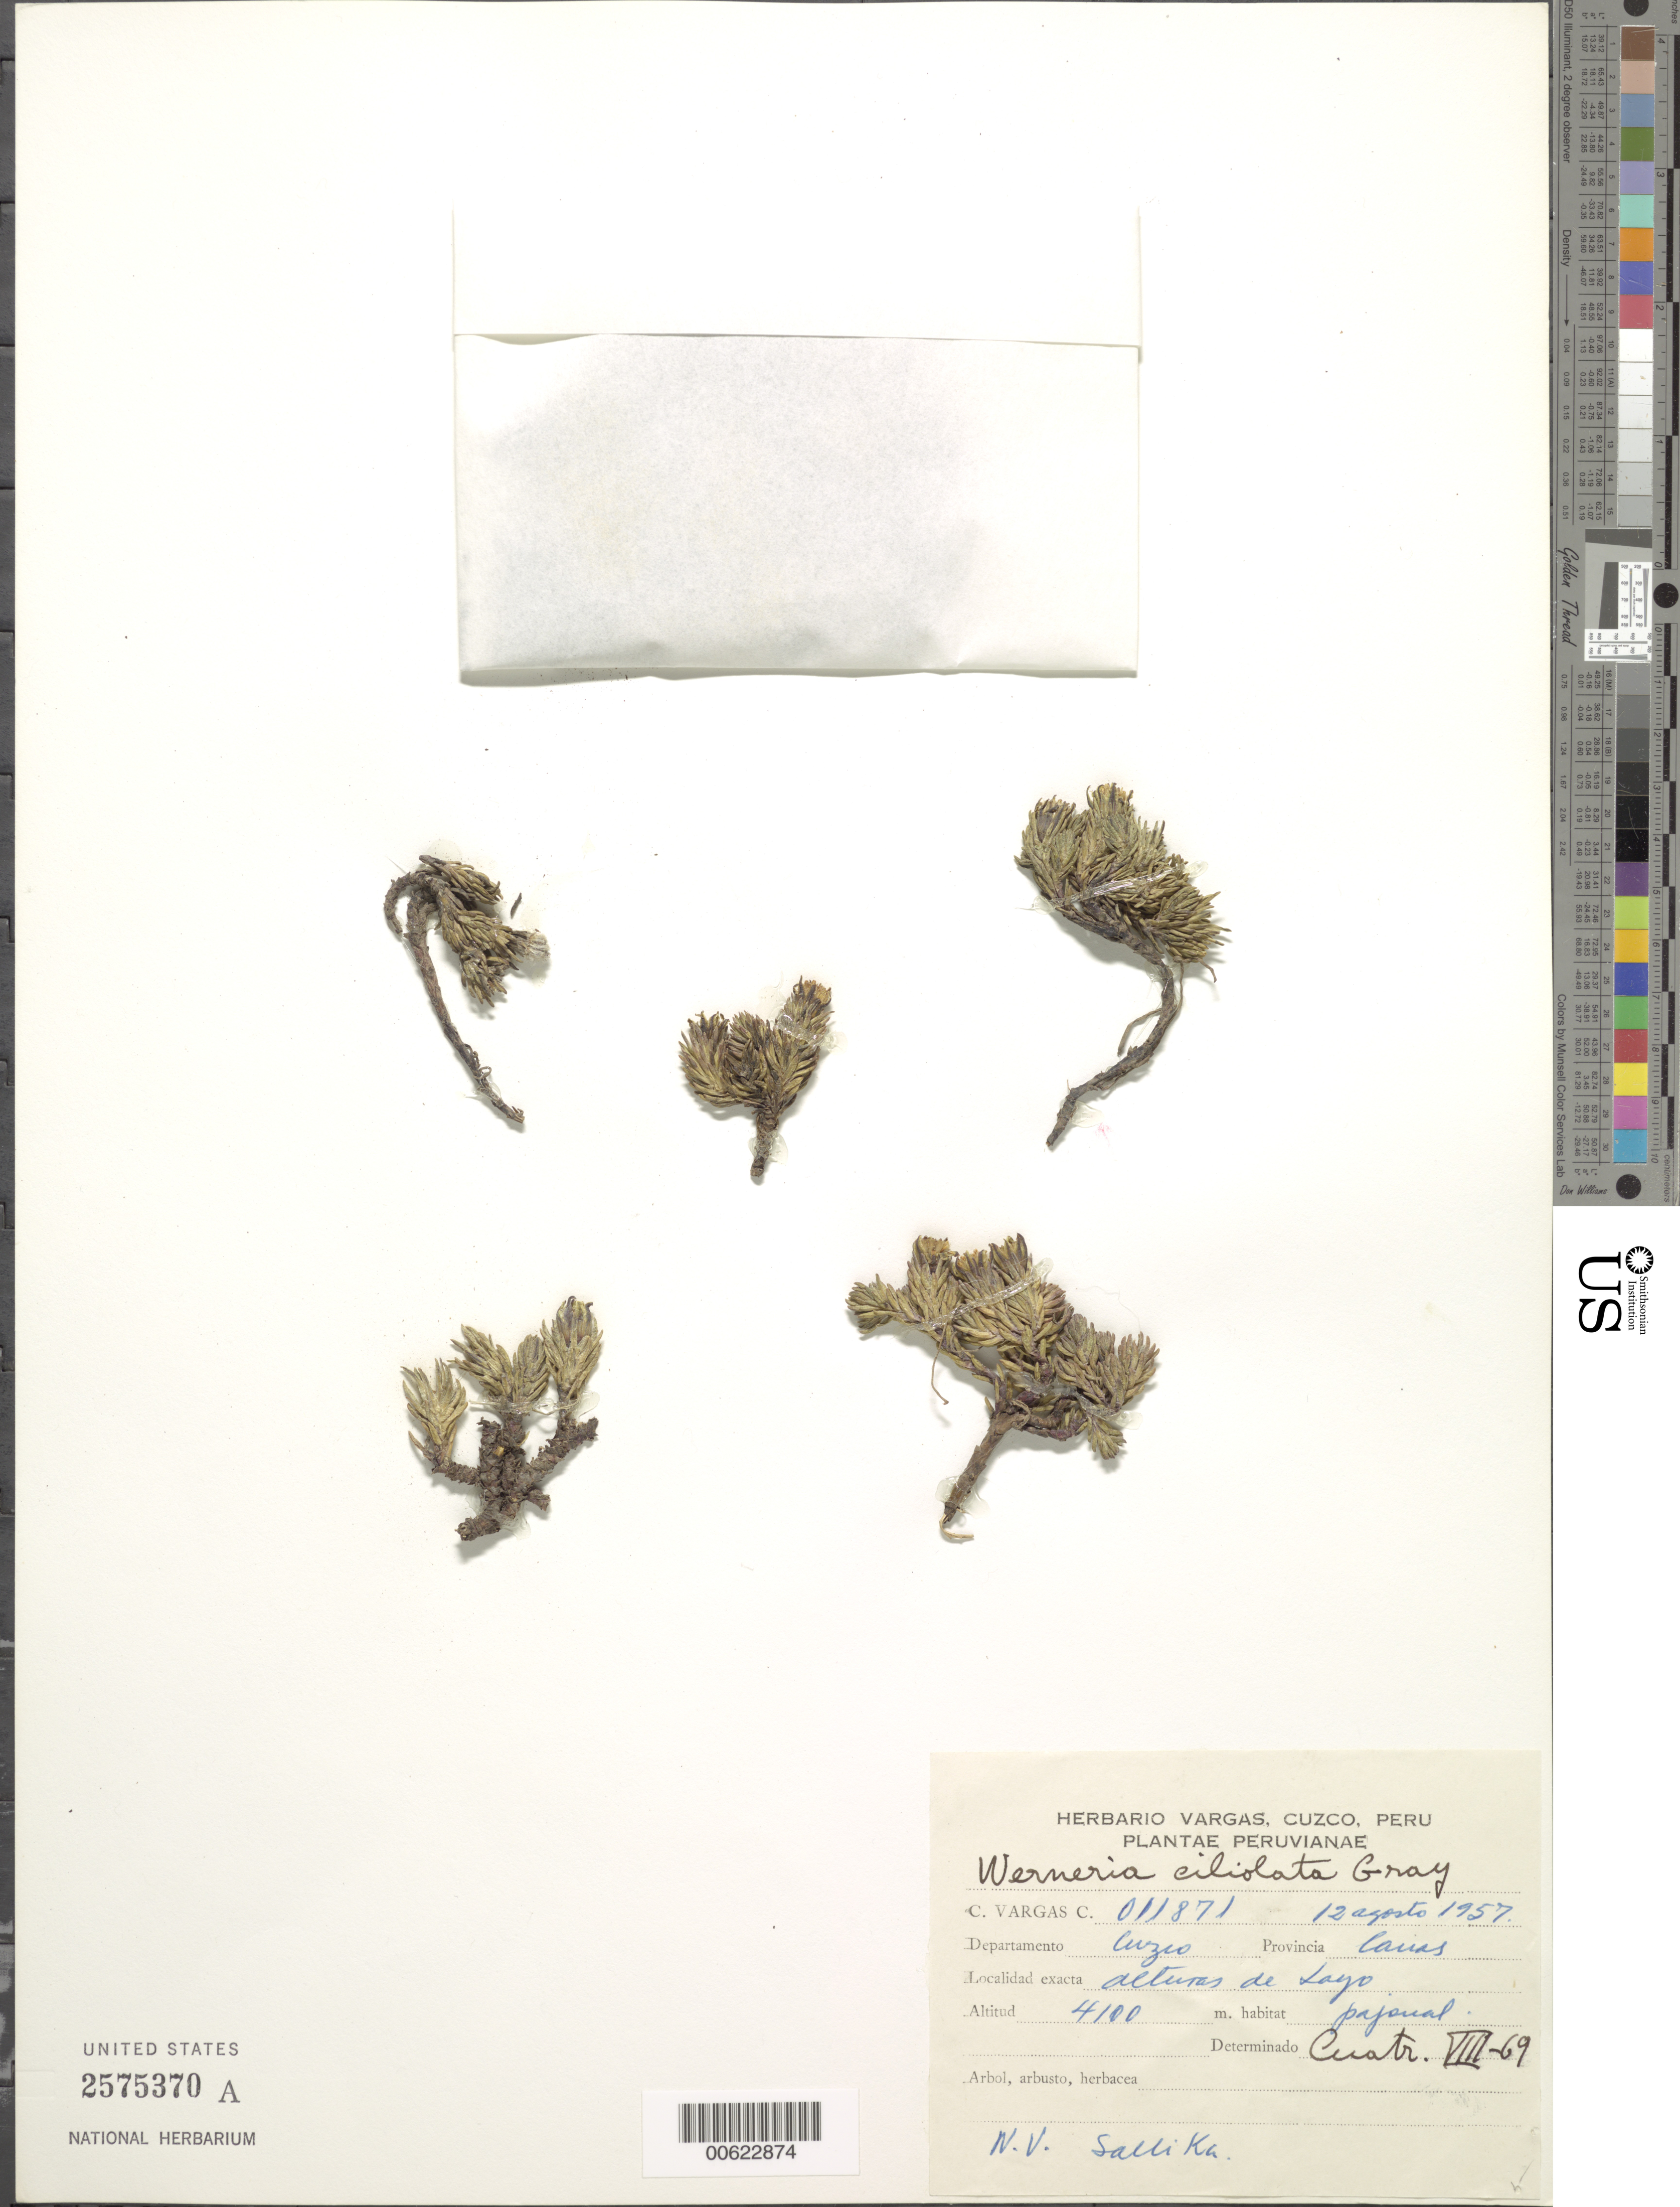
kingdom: Plantae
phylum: Tracheophyta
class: Magnoliopsida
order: Asterales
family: Asteraceae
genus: Xenophyllum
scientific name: Xenophyllum ciliolatum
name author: (A. Gray) V.A. Funk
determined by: Funk, Vicki A., (BOT), Smithsonian Institution - National Museum of Natural History (UNITED STATES)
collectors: C. Vargas C.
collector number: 11871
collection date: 1957-08-12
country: Peru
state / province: Cusco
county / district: Canas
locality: Canas, Layo, alturas de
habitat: Pajonal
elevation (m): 4100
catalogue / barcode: US 2575370A